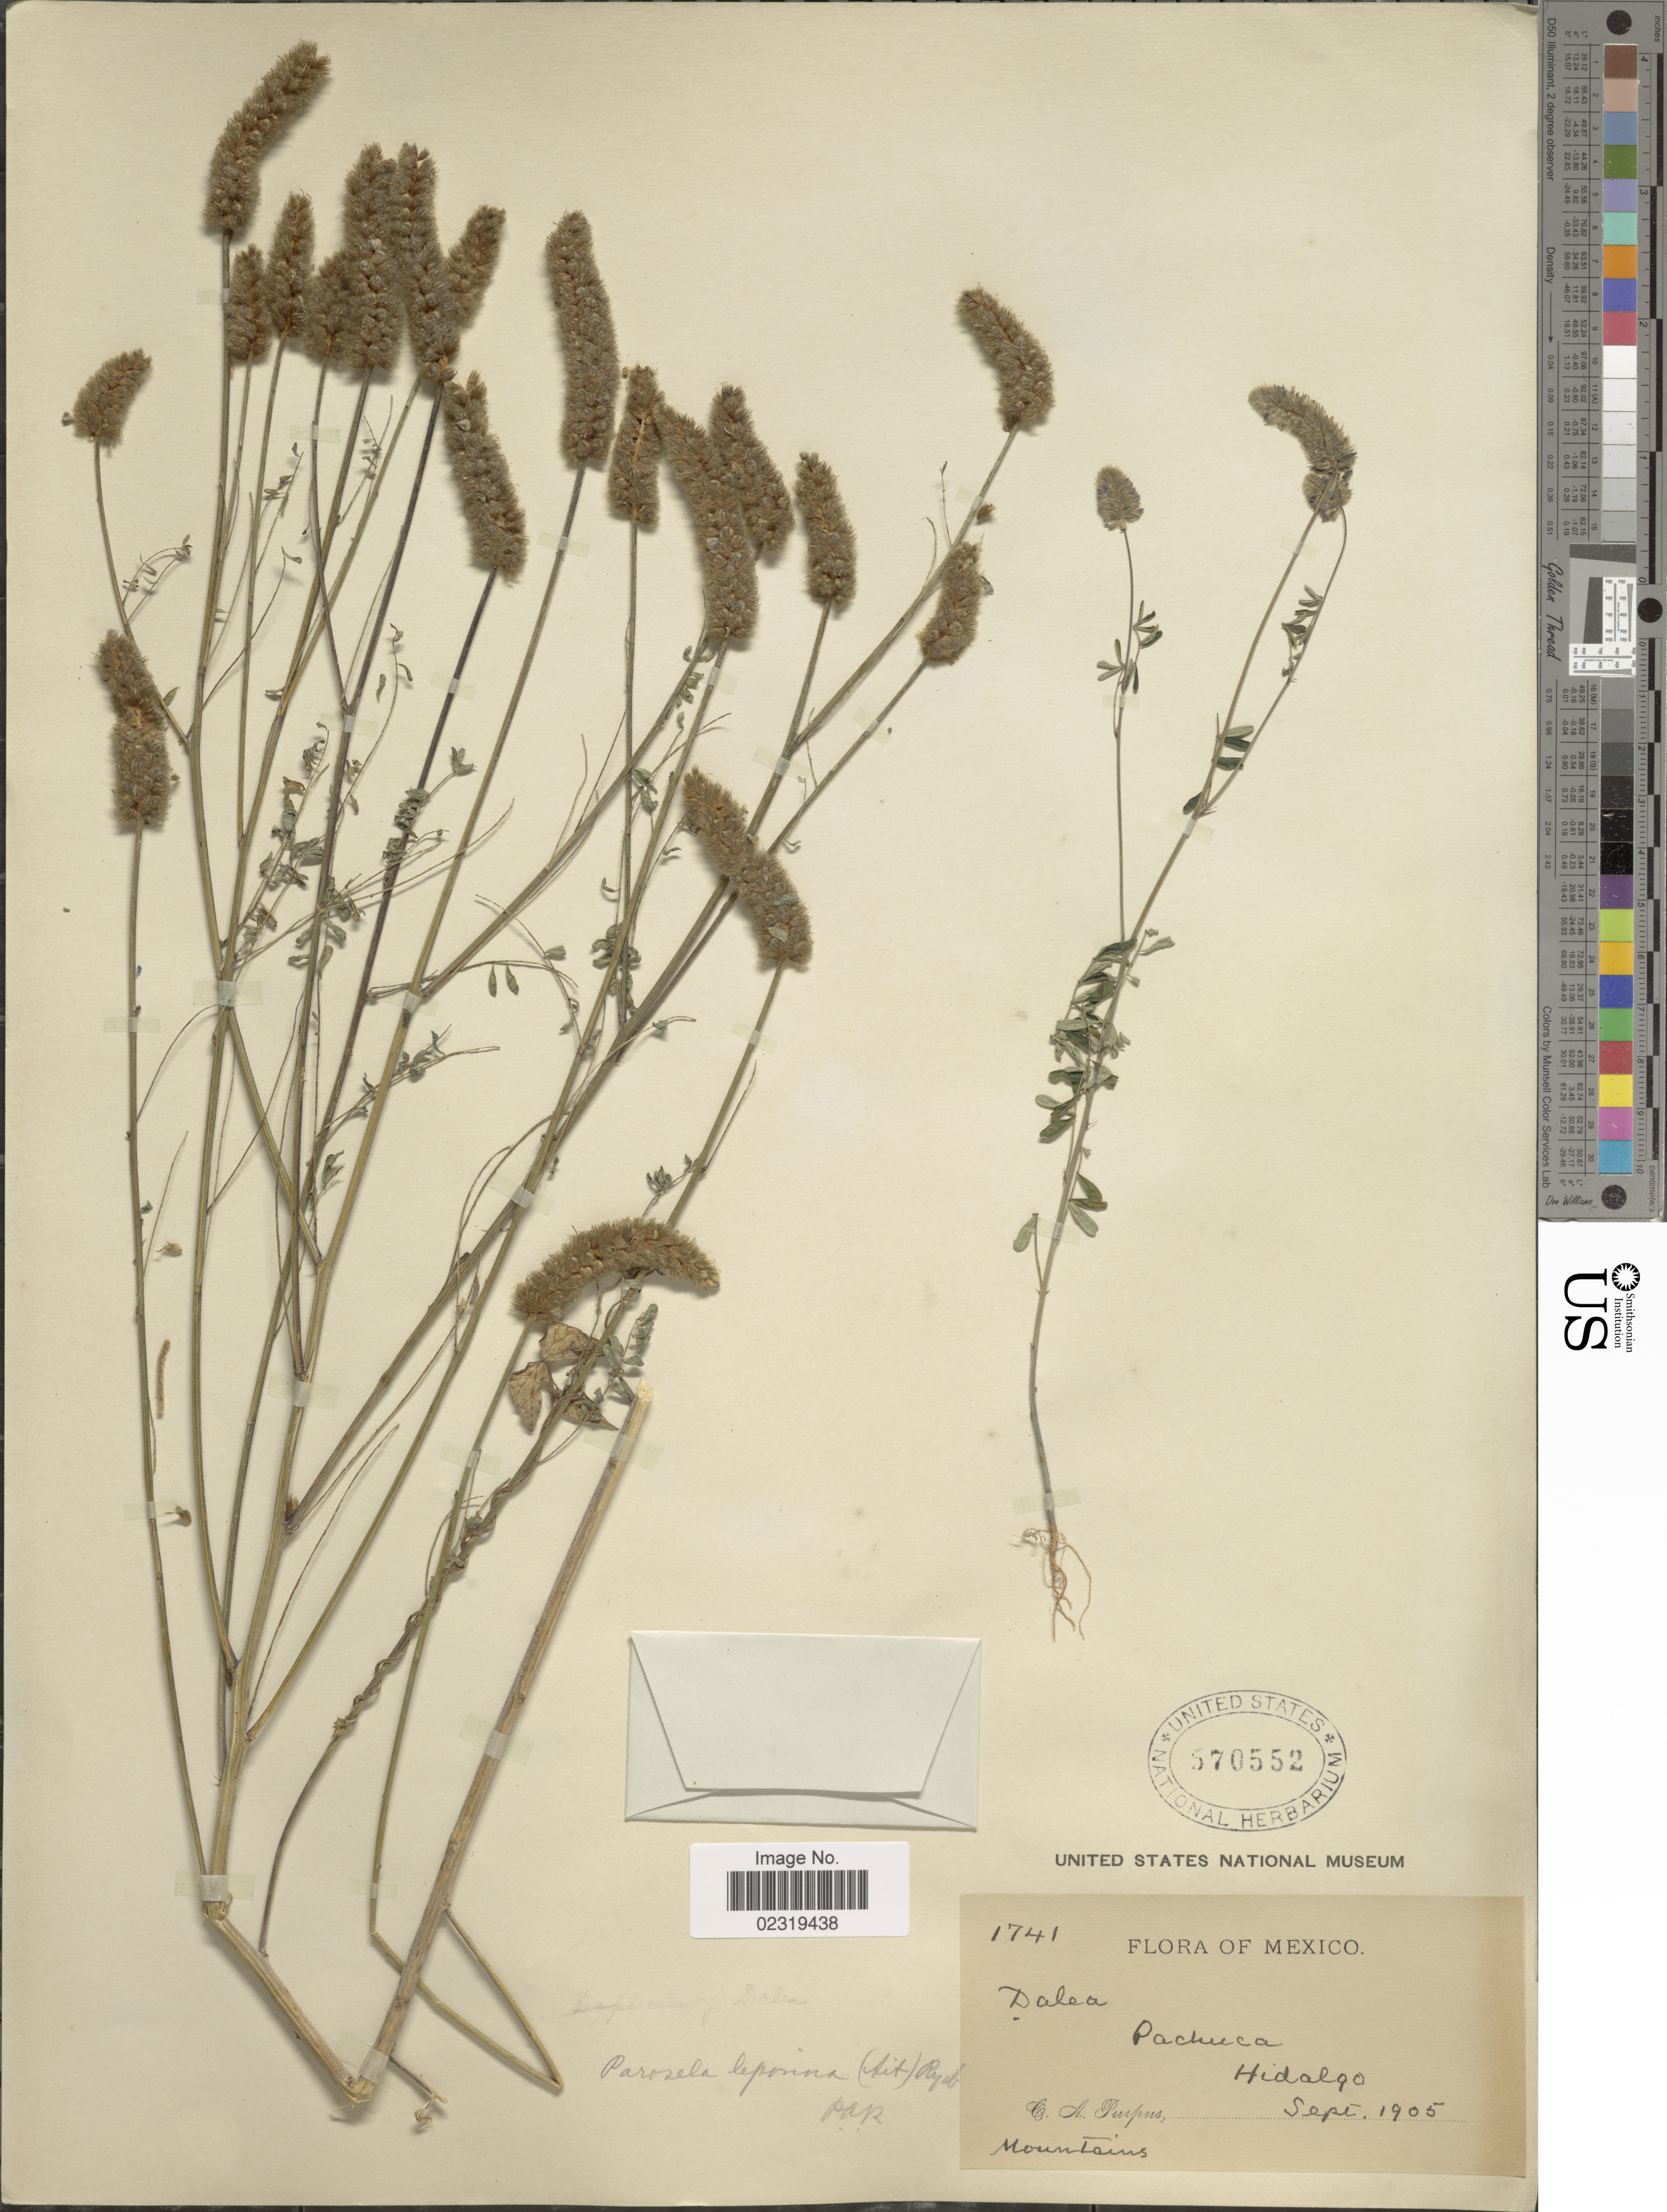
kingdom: Plantae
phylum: Tracheophyta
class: Magnoliopsida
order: Fabales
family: Fabaceae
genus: Dalea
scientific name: Dalea leporina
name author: (Aiton) Bullock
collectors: C. A. Purpus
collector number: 1741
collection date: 1905-09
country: Mexico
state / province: Hidalgo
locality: Pachuca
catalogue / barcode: US 570552